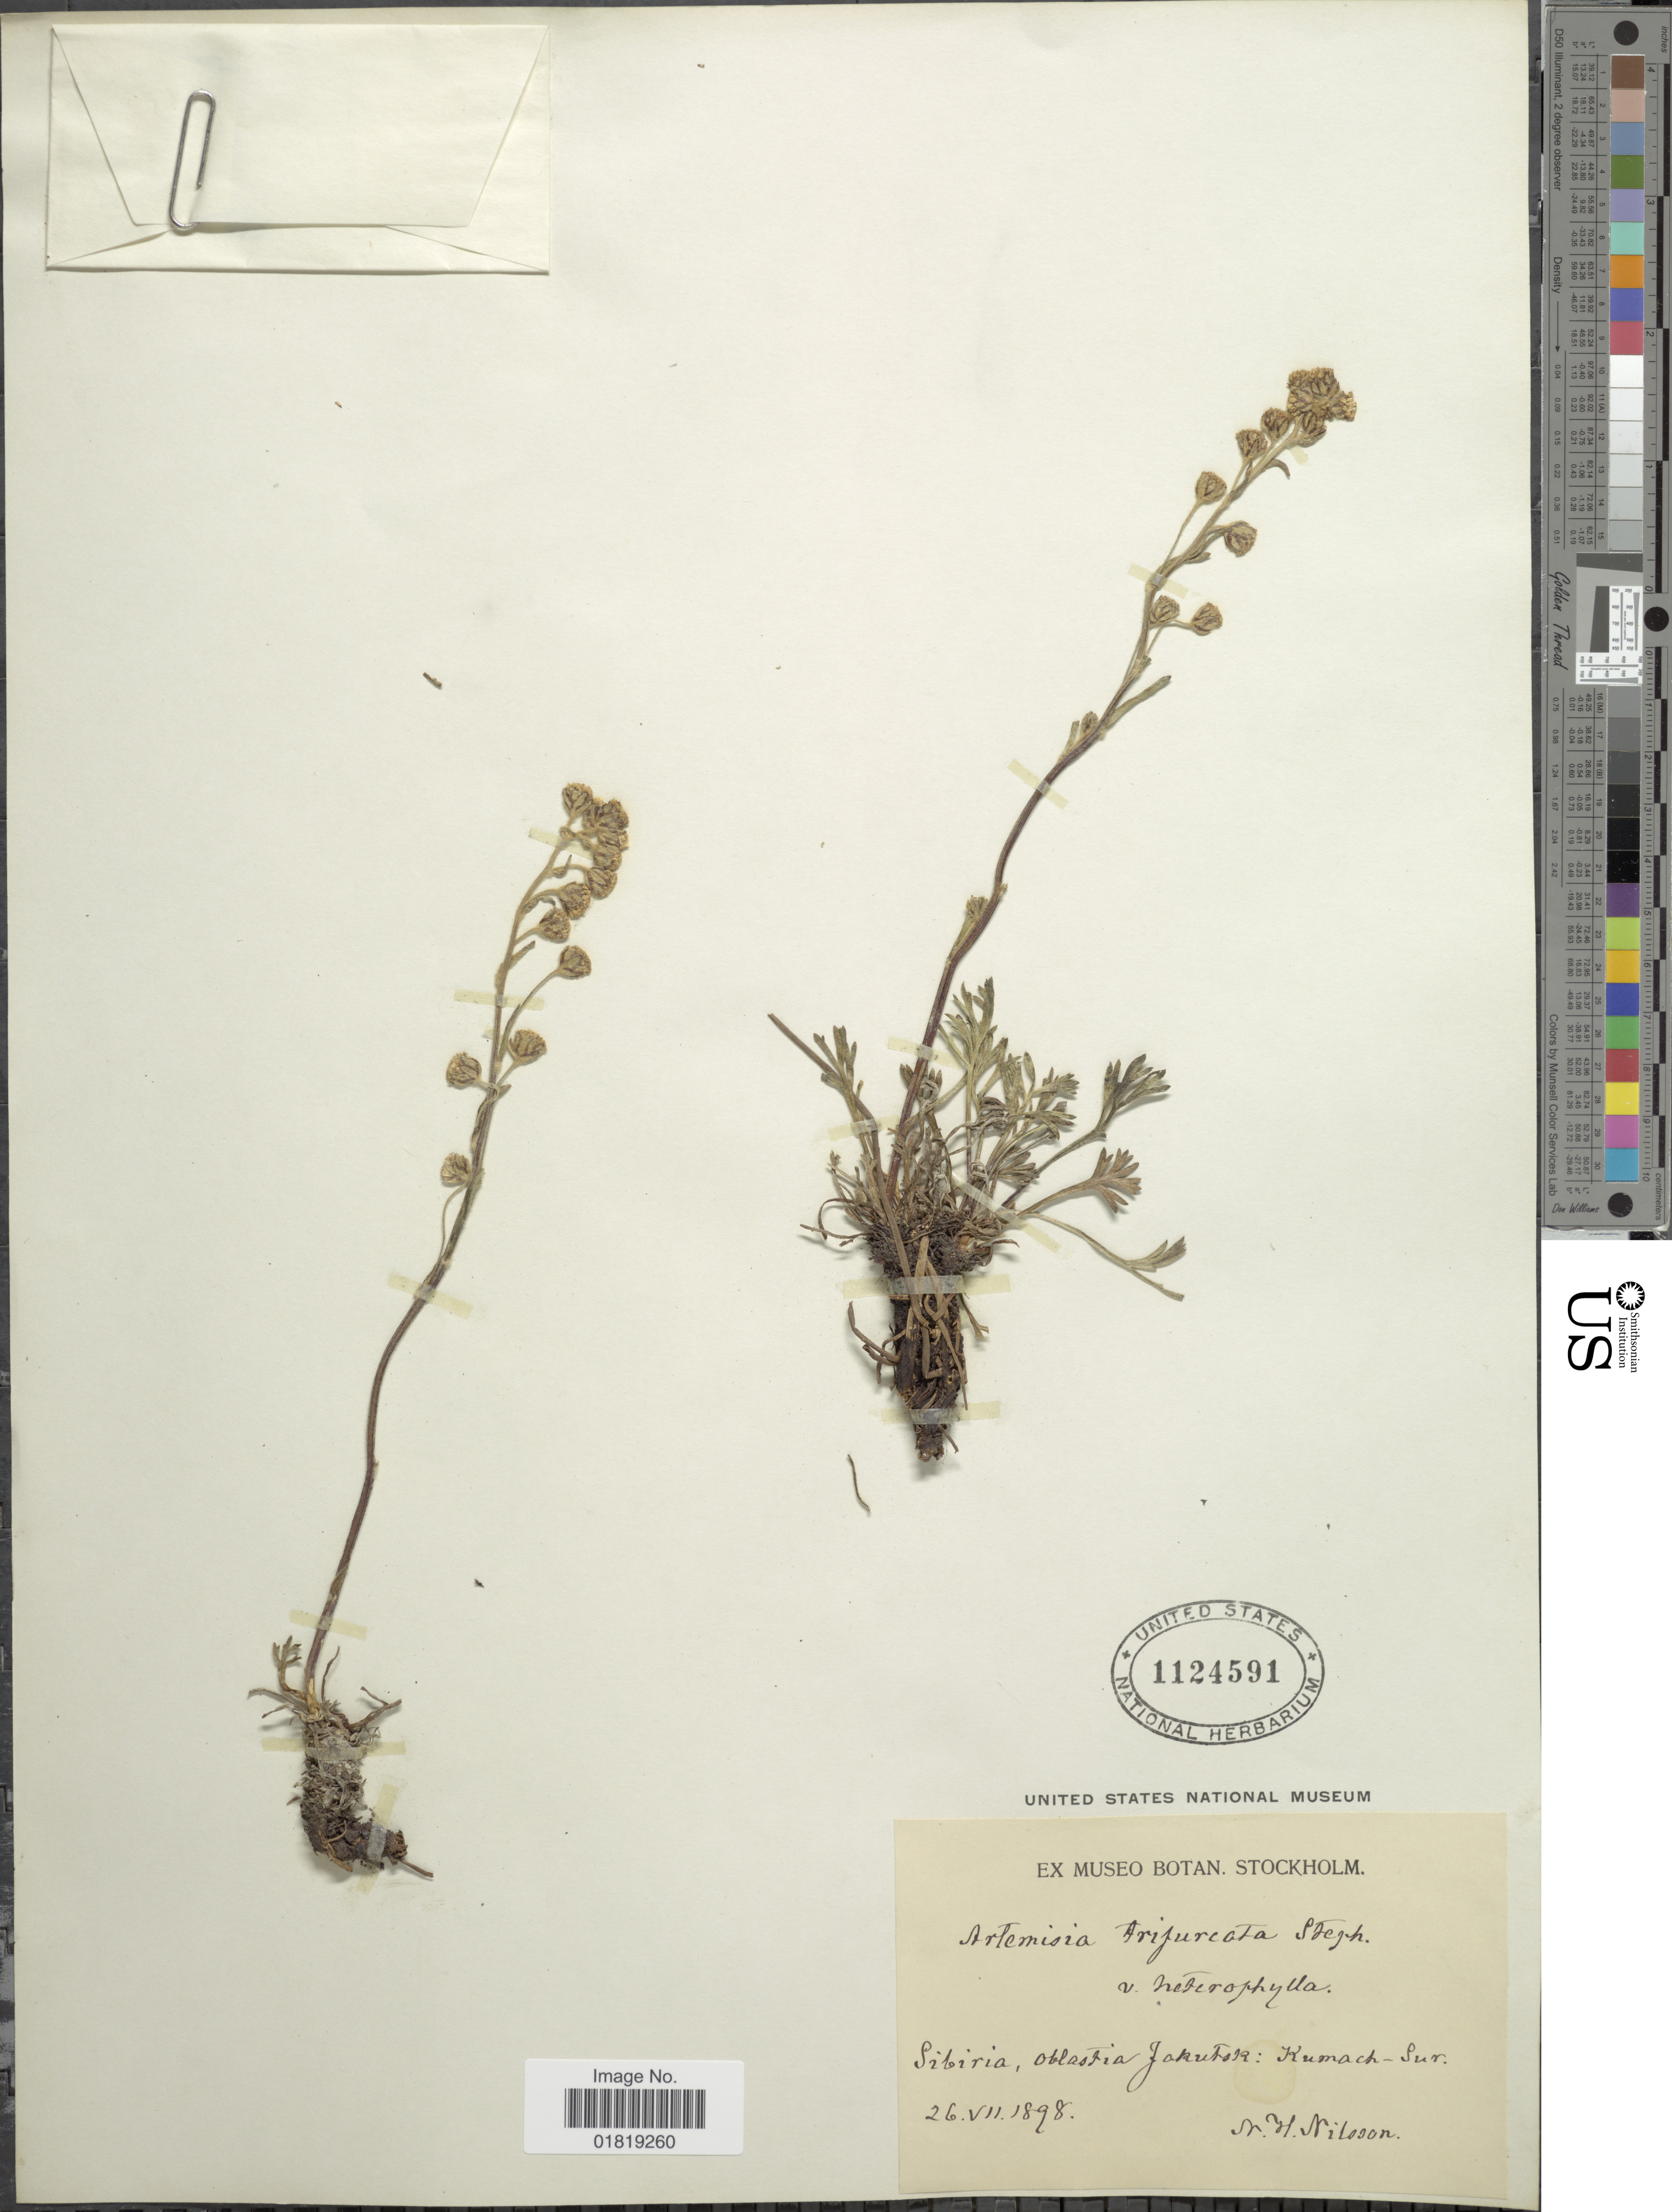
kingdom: Plantae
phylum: Tracheophyta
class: Magnoliopsida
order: Asterales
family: Asteraceae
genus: Artemisia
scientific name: Artemisia trifurcata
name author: Steph. ex Spreng.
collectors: N. H. Nilsson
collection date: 1898-07-26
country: Russian Federation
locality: Sibiria, oblastia Jarubsk, Kumch-Sur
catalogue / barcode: US 1124591